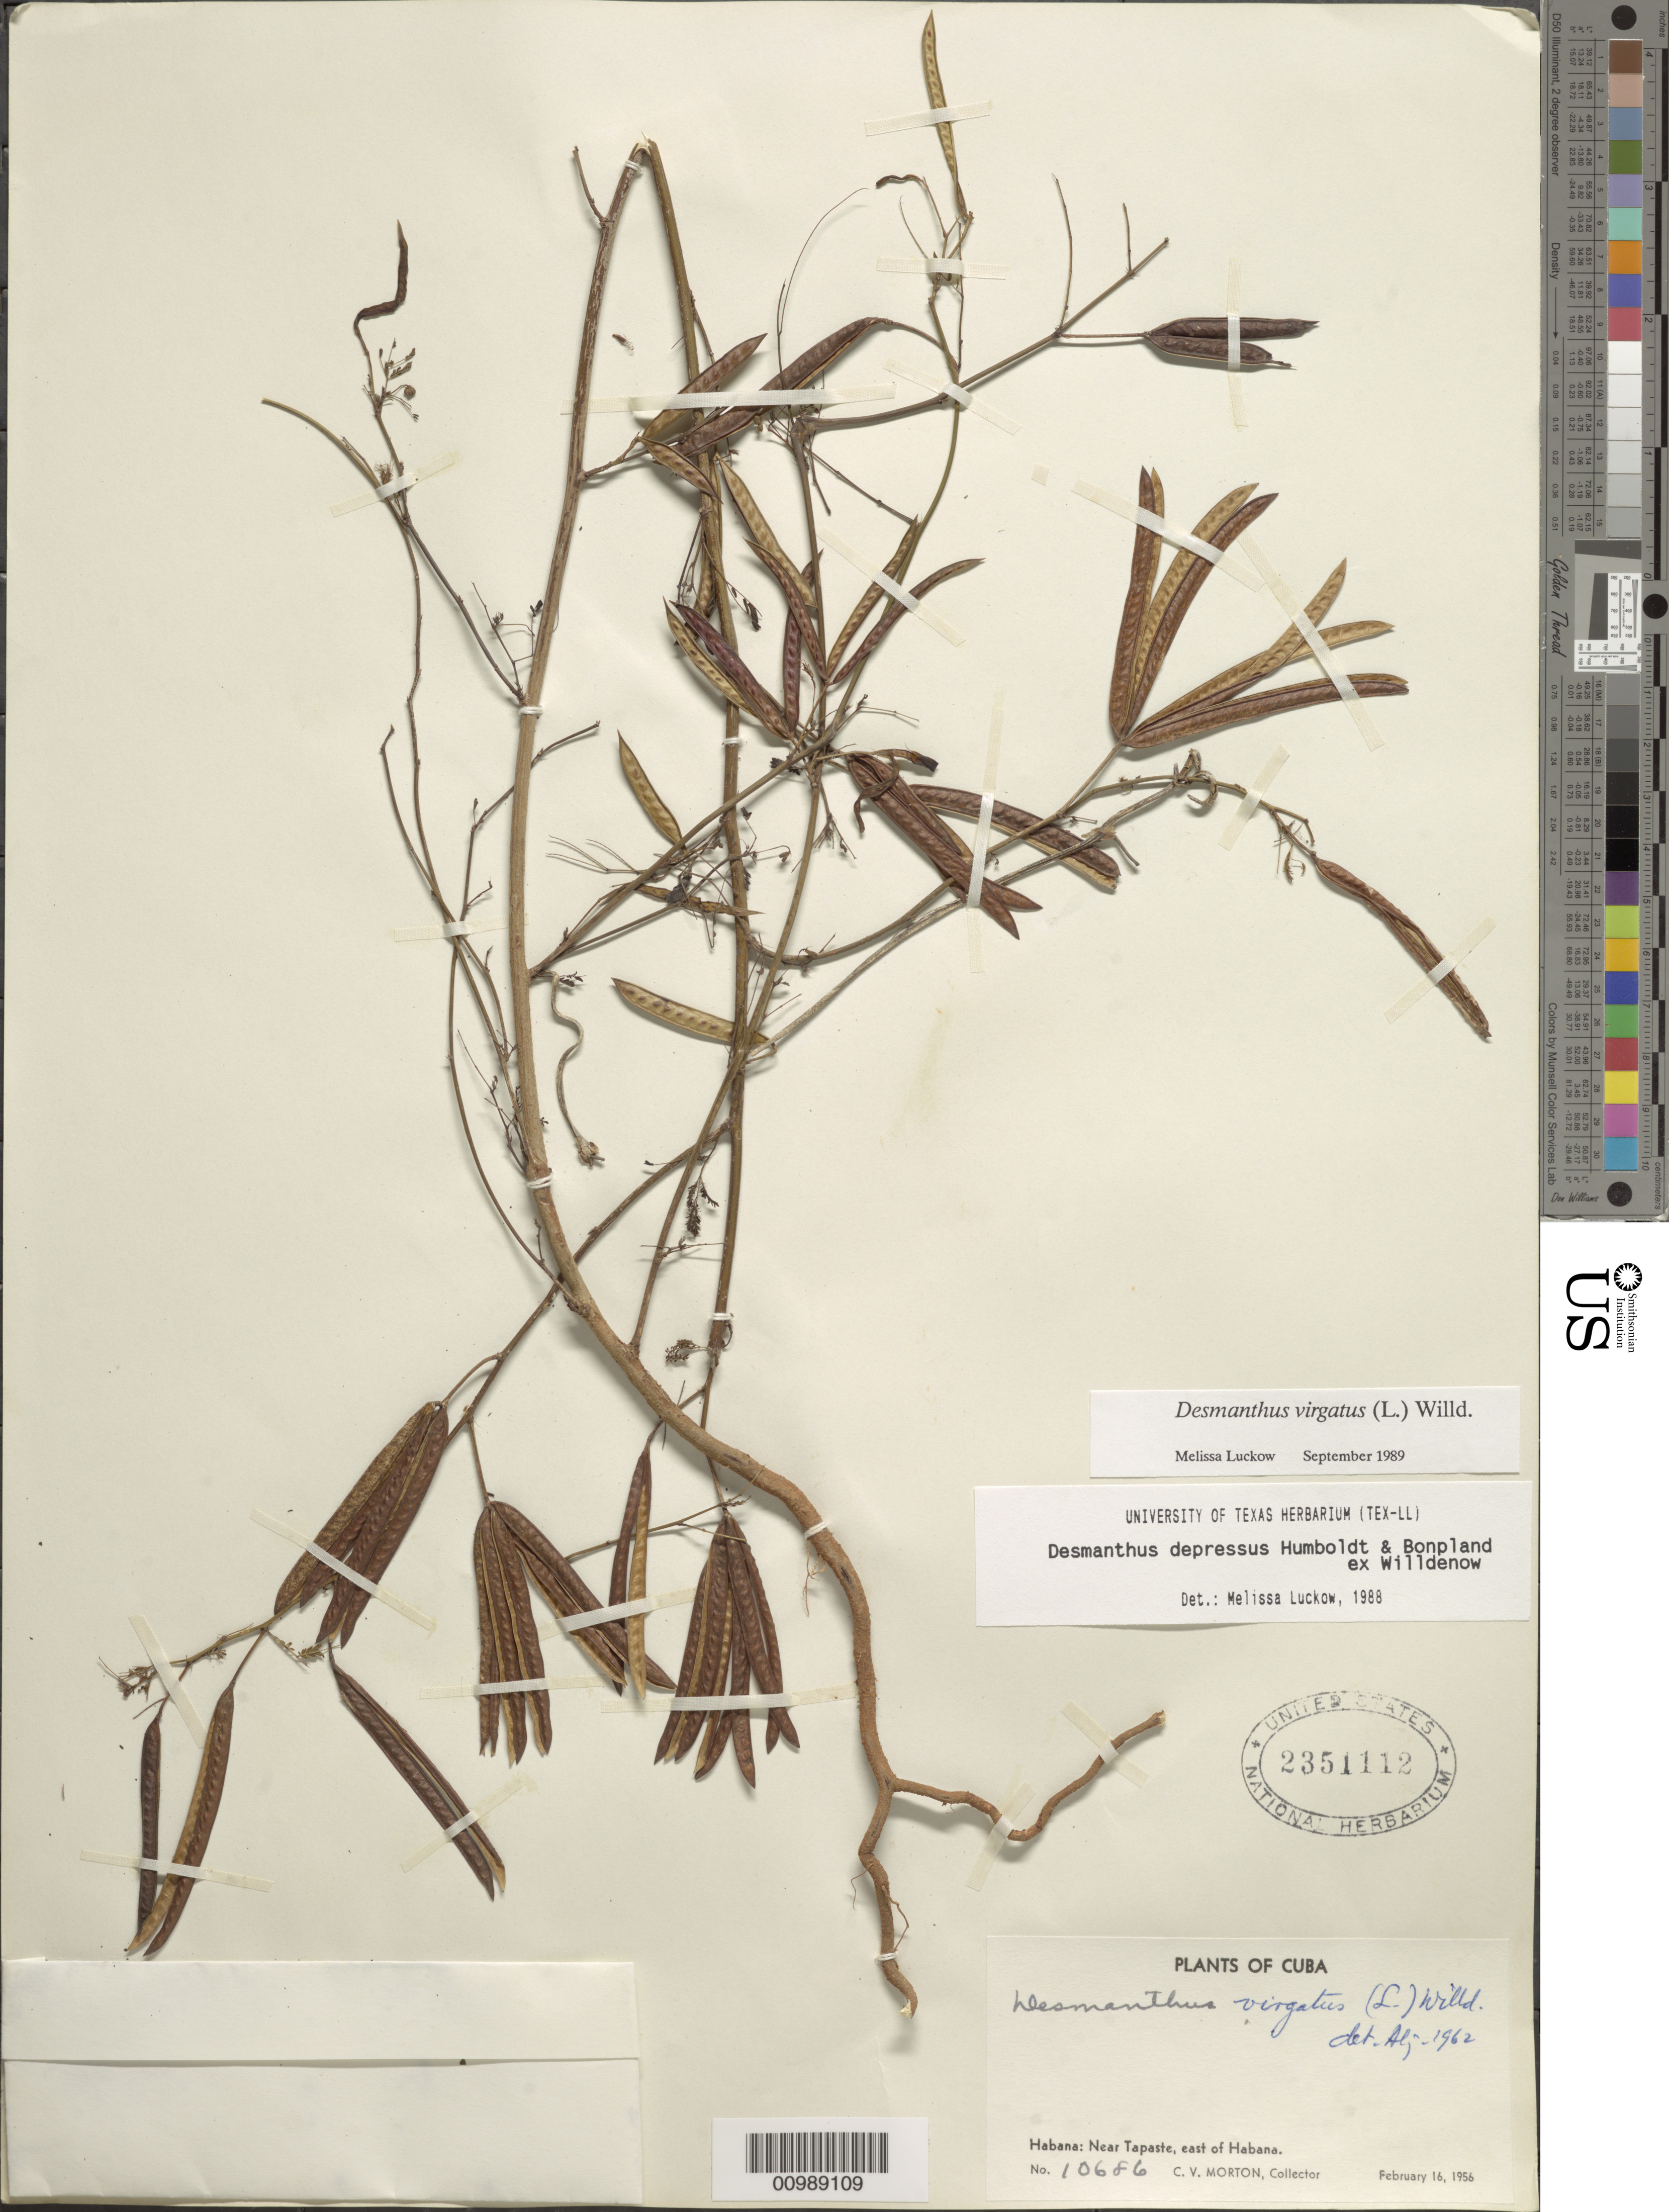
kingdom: Plantae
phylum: Tracheophyta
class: Magnoliopsida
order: Fabales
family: Fabaceae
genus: Desmanthus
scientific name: Desmanthus virgatus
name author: (L.) Willd.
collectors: C. V. Morton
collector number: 10686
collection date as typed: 16 Feb 1956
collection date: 1956-02-16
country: Cuba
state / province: La Habana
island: Cuba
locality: Near Tapaste, E of Habana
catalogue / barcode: US 2351112